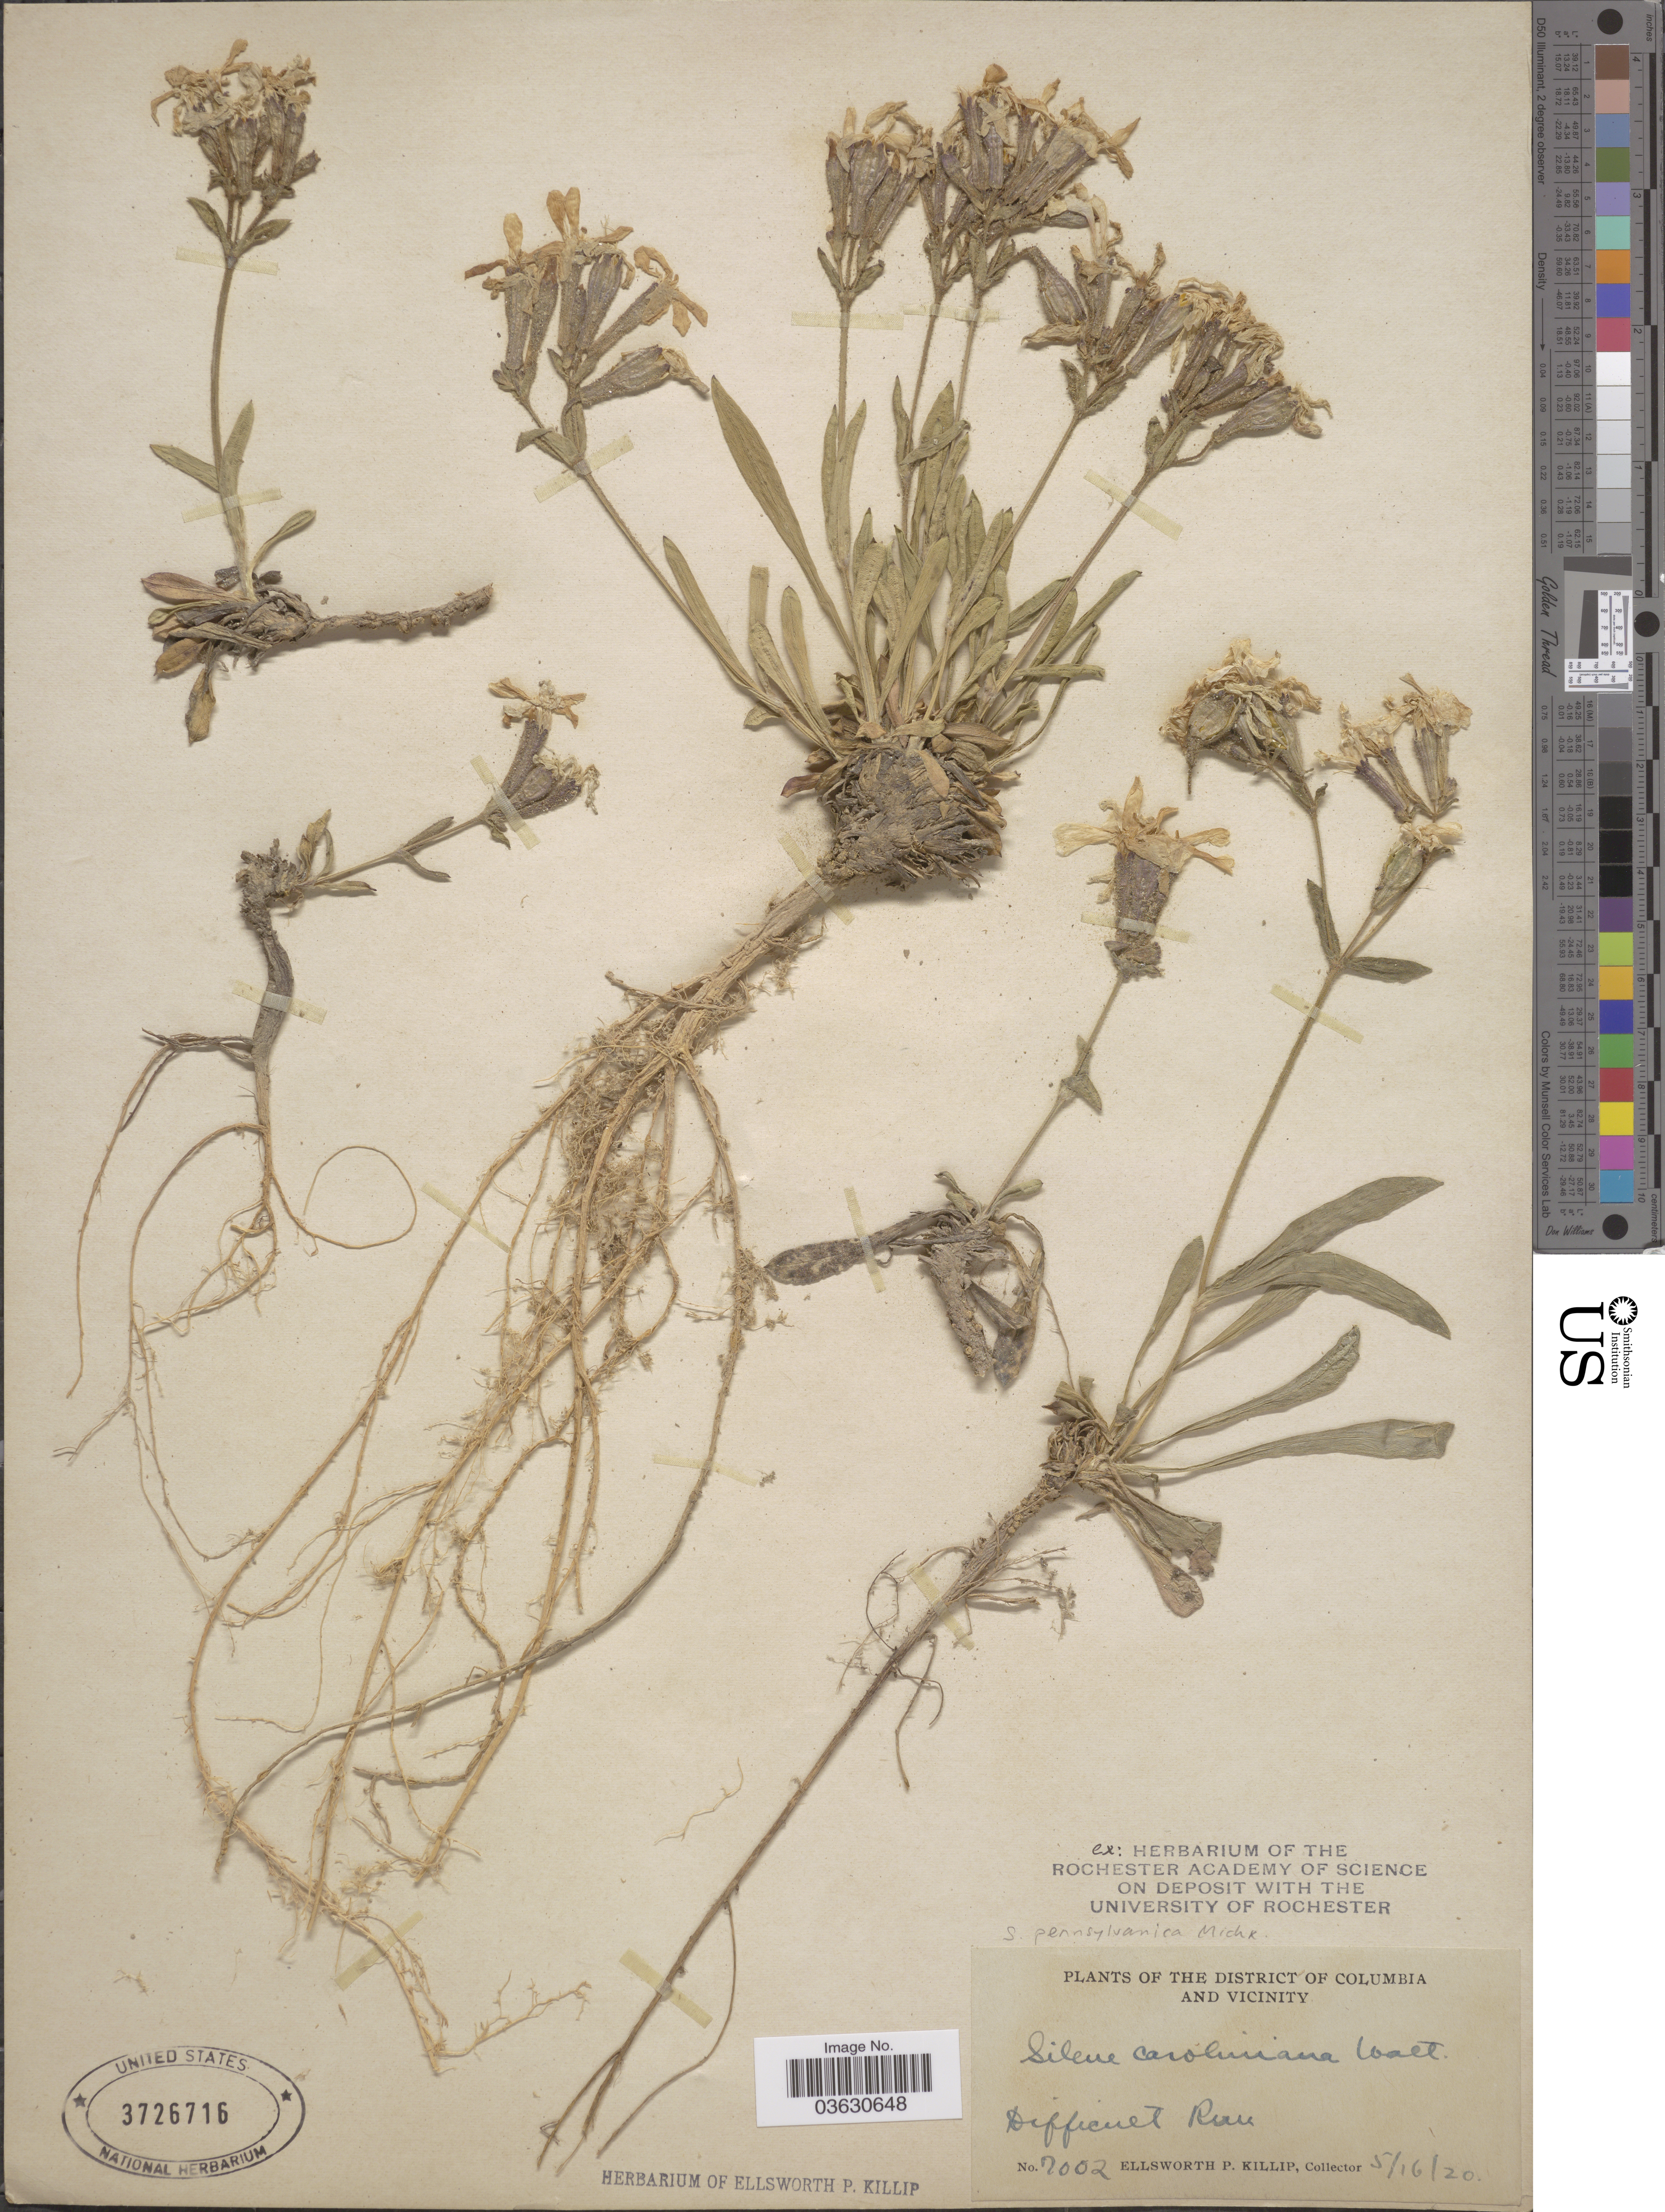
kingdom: Plantae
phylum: Tracheophyta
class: Magnoliopsida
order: Caryophyllales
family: Caryophyllaceae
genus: Silene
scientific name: Silene caroliniana var. pensylvanica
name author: (Michx.) Fernald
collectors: E. P. Killip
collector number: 7002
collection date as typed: Transcribed d/m/y: 16/5/20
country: United States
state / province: Virginia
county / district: Fairfax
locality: The District of Columbia and Vicinity. Difficult Run.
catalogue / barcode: US 3726716